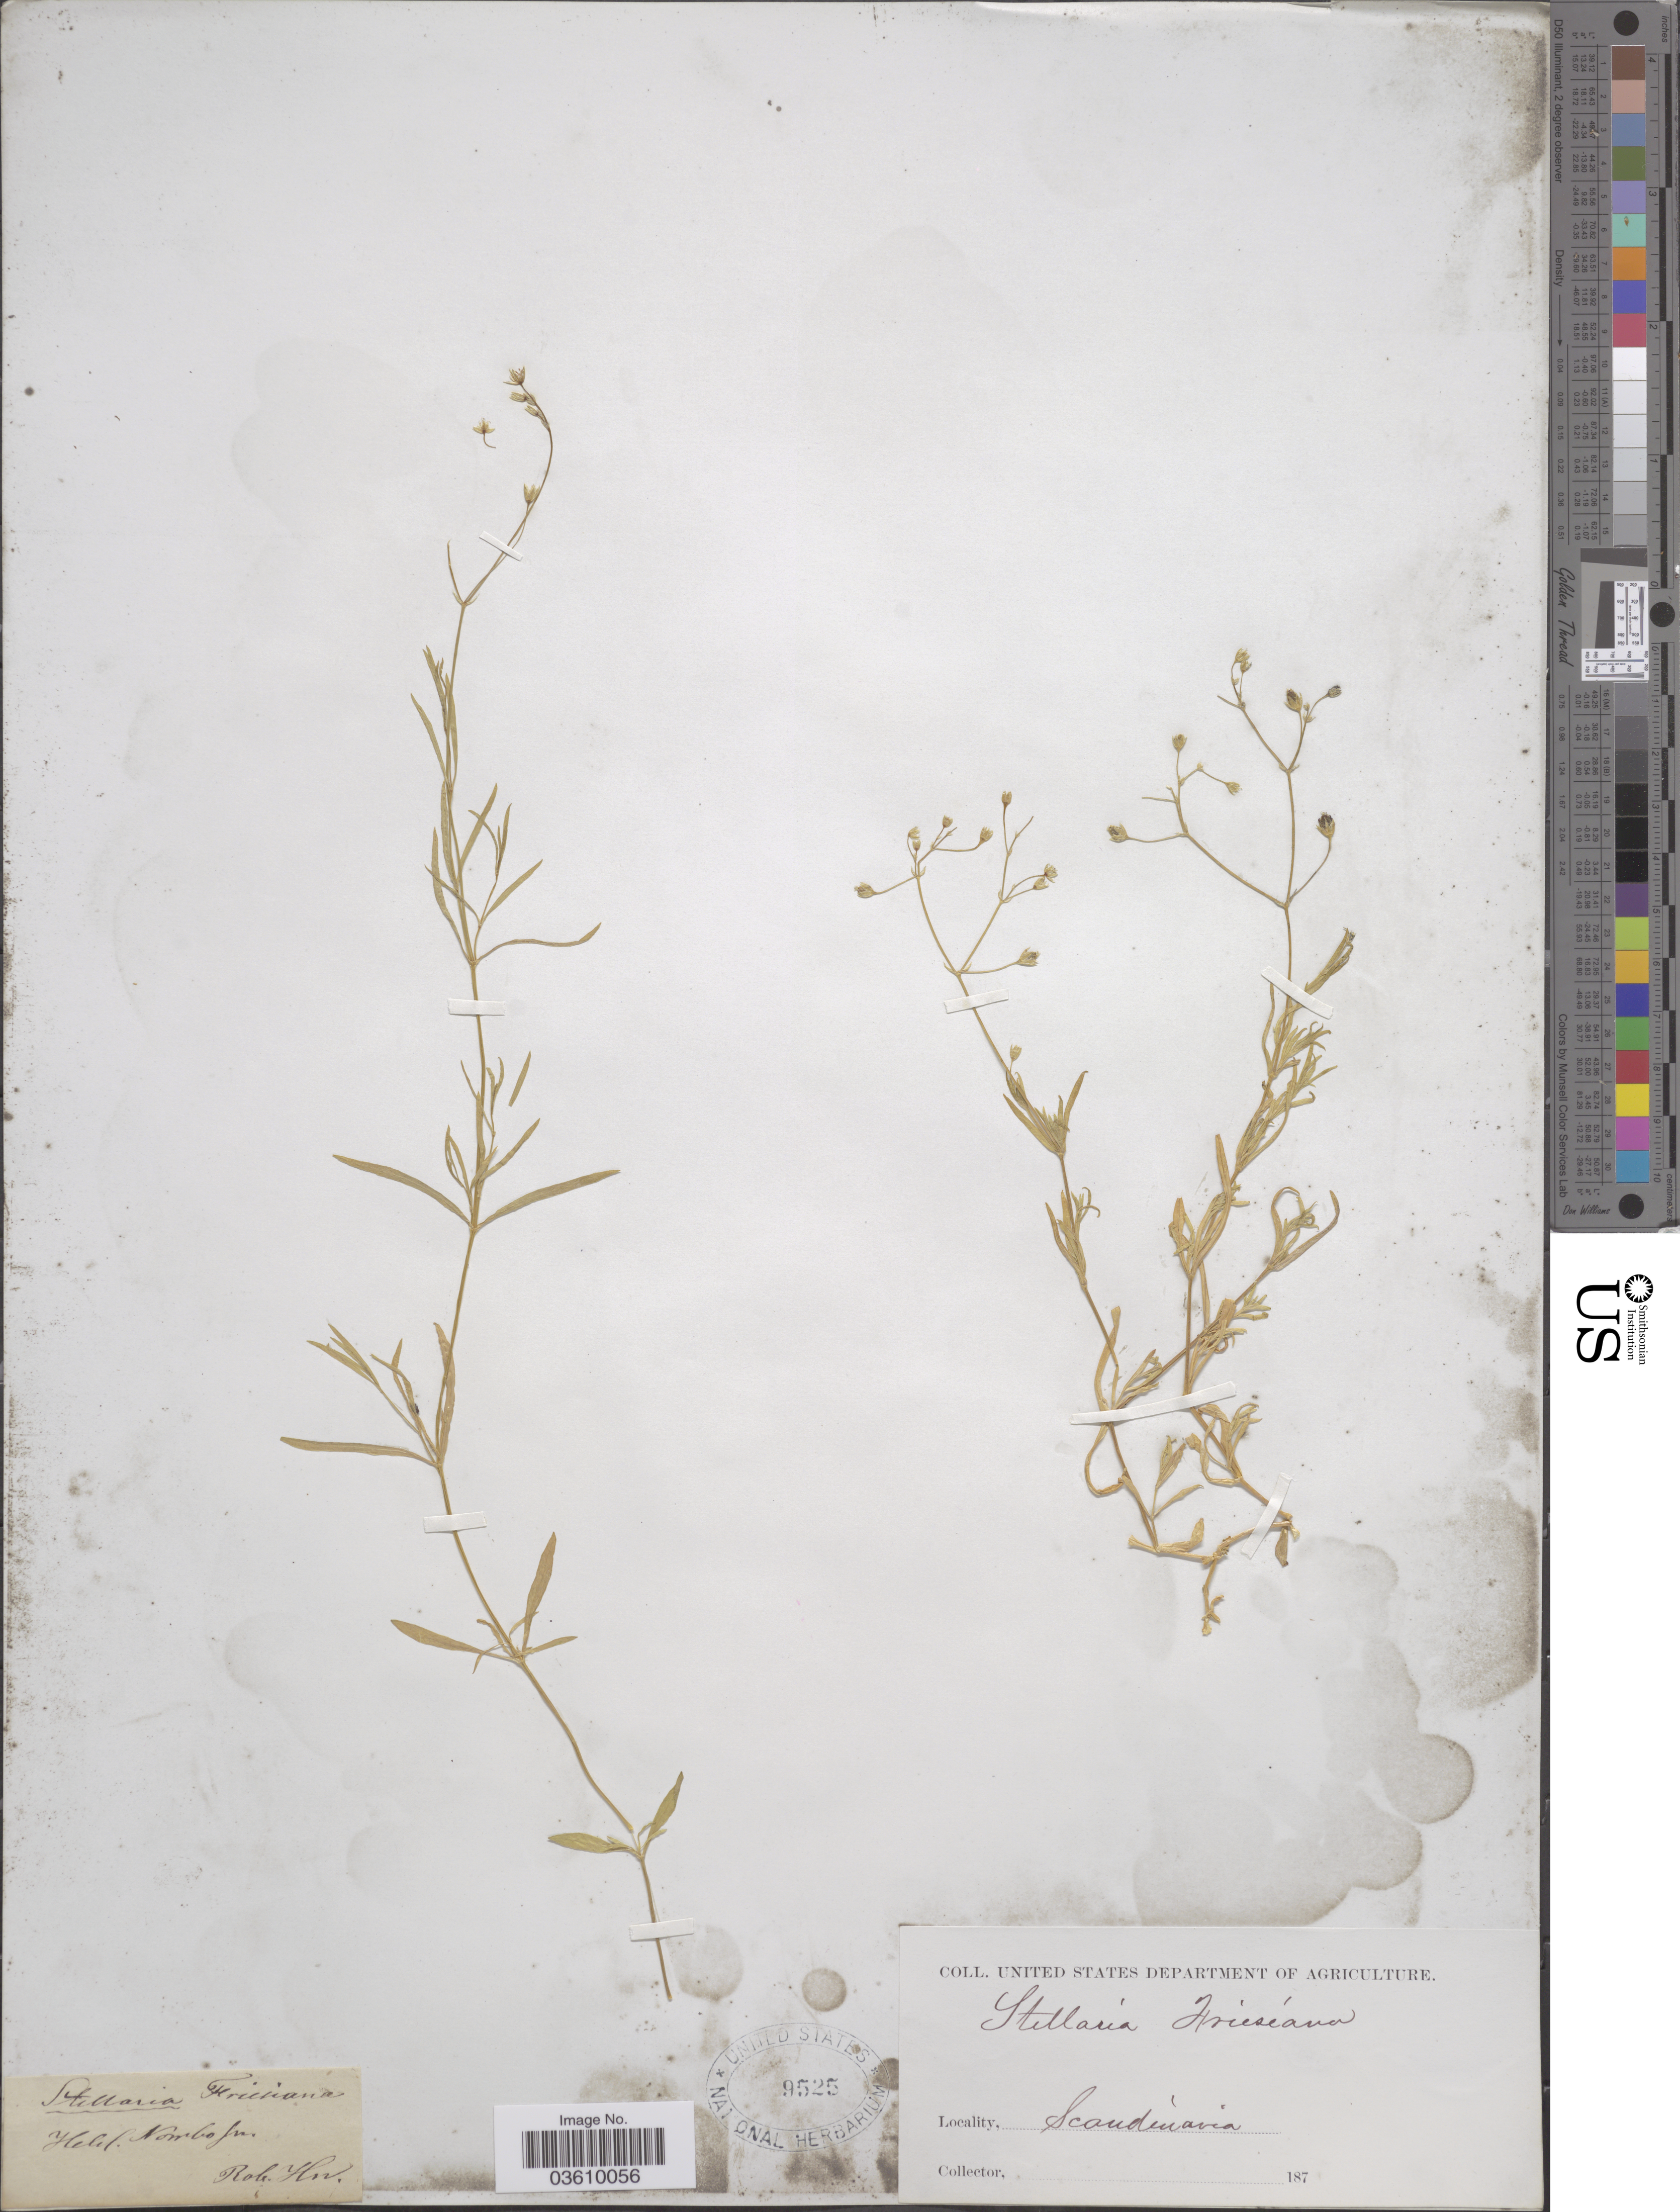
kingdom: Plantae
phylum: Tracheophyta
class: Magnoliopsida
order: Caryophyllales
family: Caryophyllaceae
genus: Stellaria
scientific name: Stellaria friesiana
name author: Ser.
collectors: R. Hn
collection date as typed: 187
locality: Helel [interpreted]. Nombofn [interpreted]. Scandinavia.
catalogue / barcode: US 9525